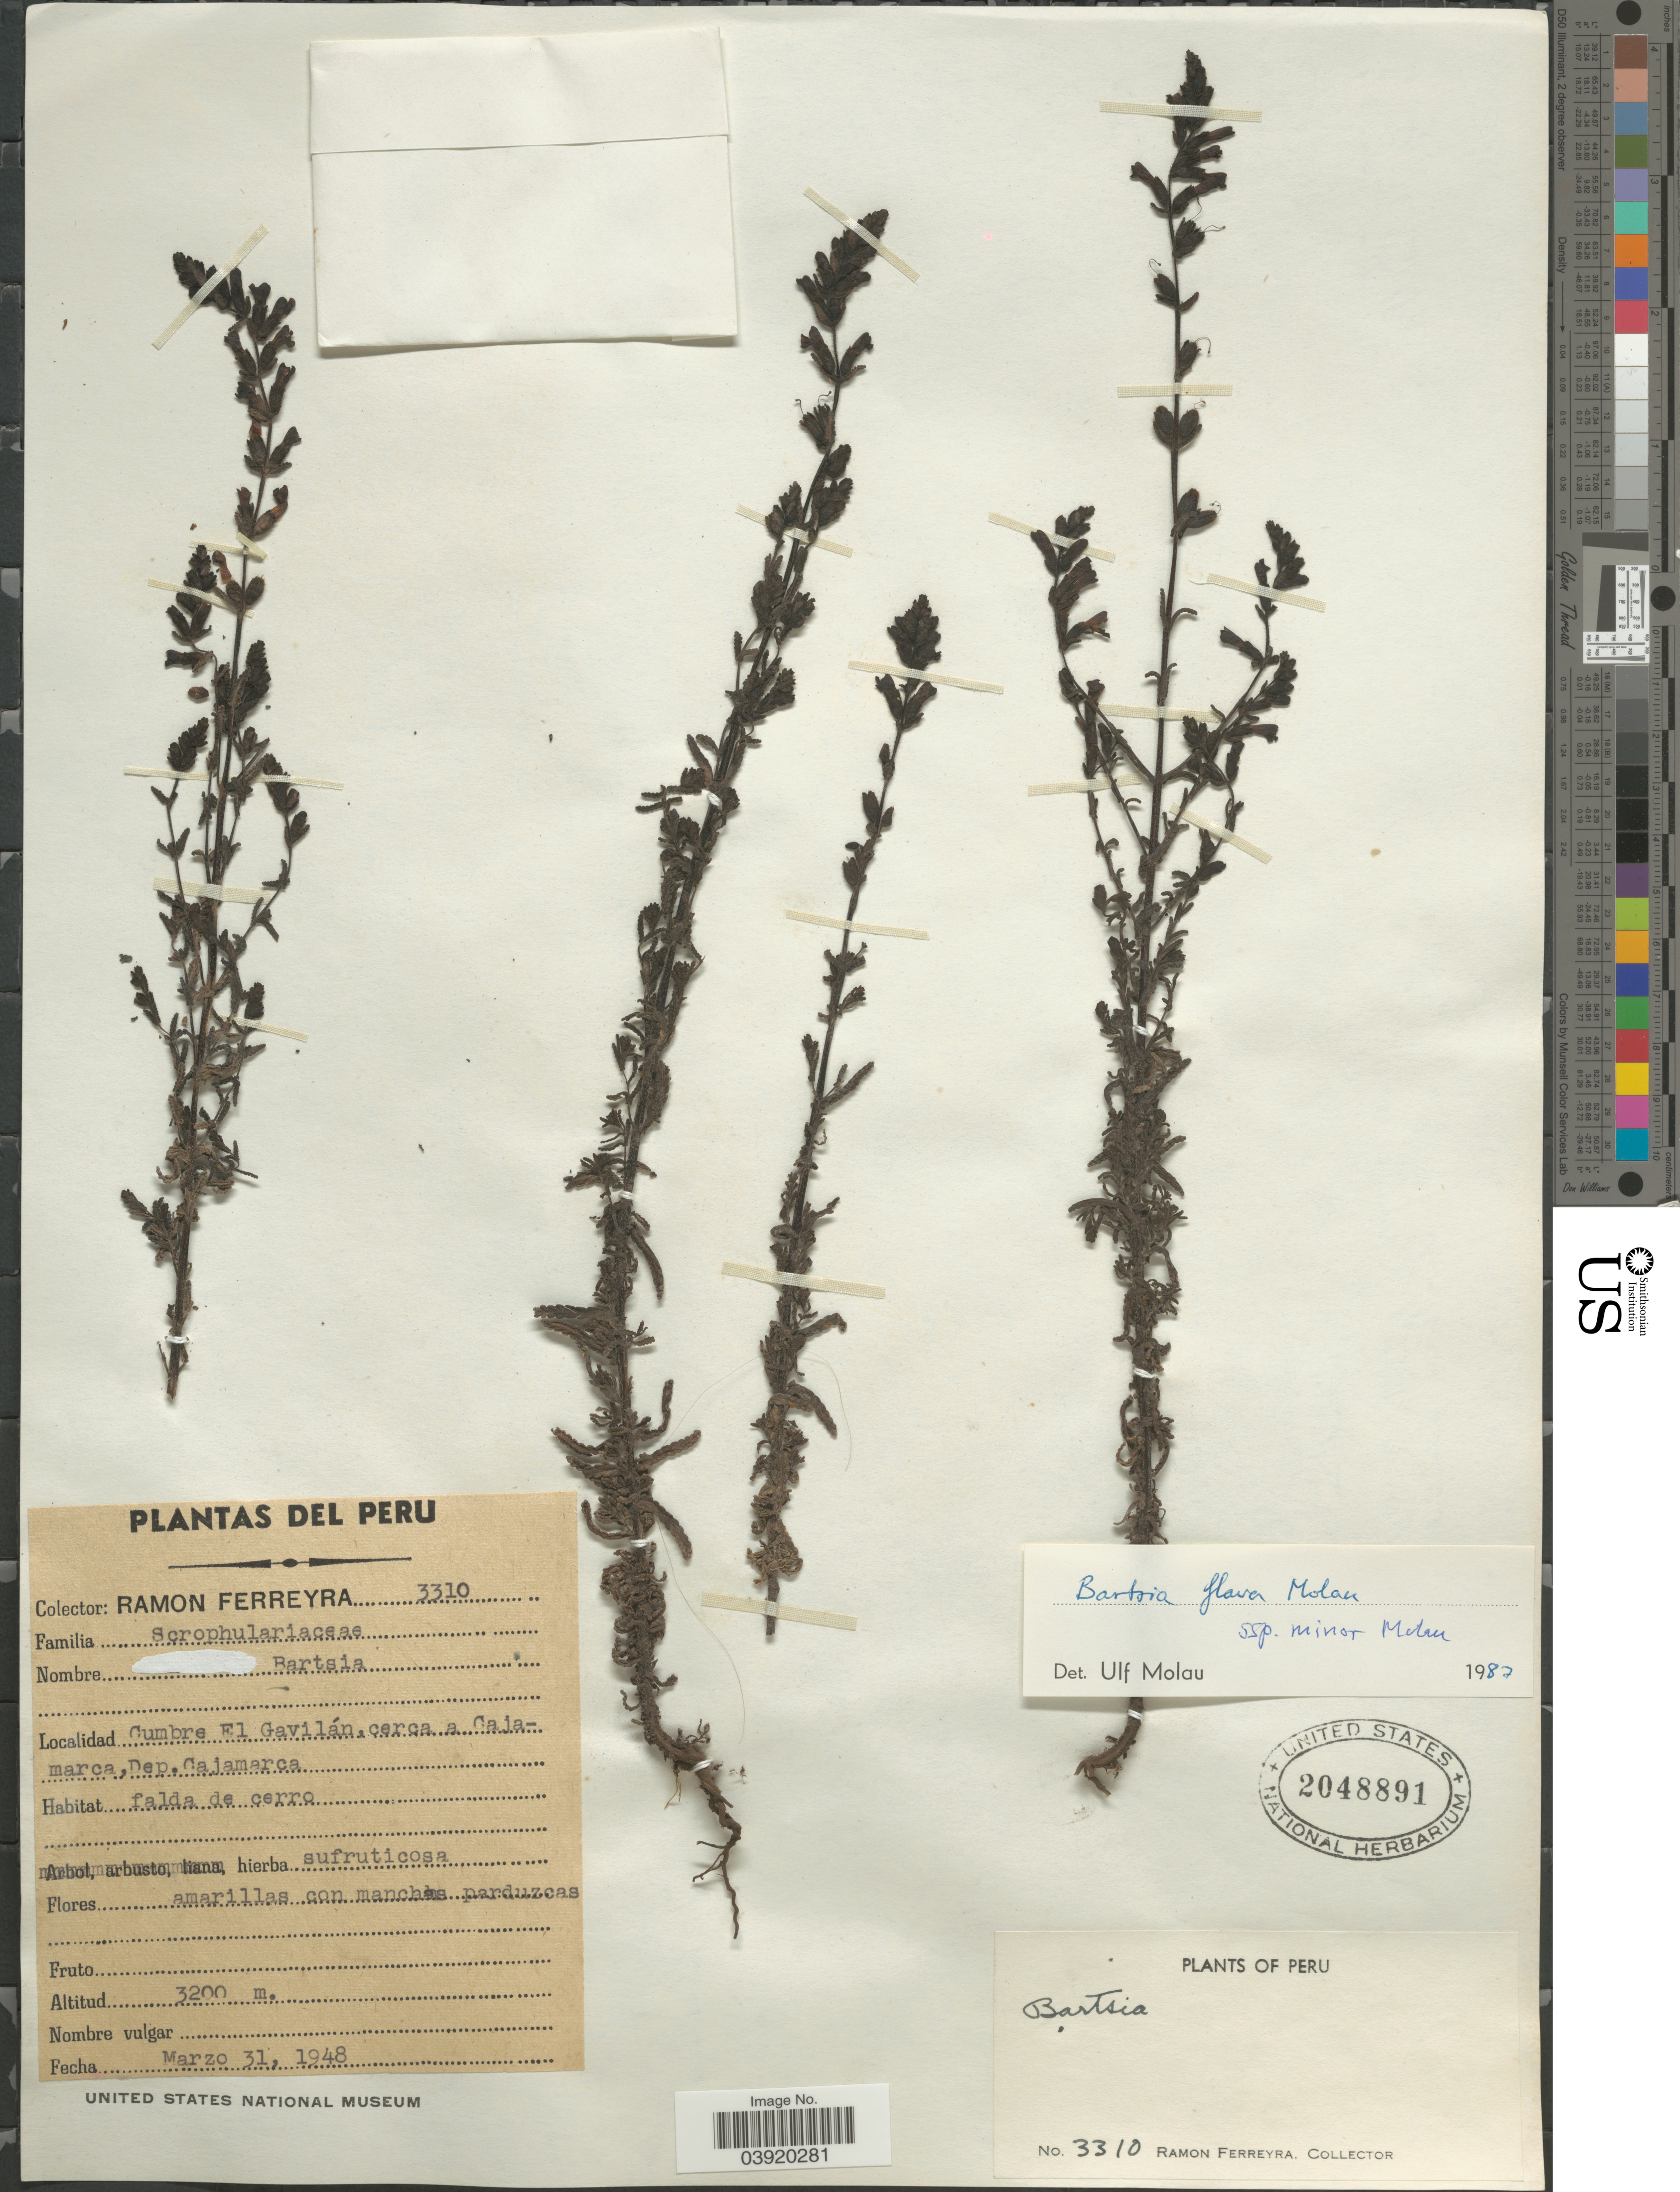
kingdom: Plantae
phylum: Tracheophyta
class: Magnoliopsida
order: Lamiales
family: Orobanchaceae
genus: Bartsia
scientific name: Bartsia flava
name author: Molau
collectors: R. A. Ferreyra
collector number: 3310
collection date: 1948-03-31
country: Peru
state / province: Cajamarca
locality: Cumbre El Gavilán, cerca a Cajamarca, Dep. Cajamarca.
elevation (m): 3200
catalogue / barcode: US 2048891